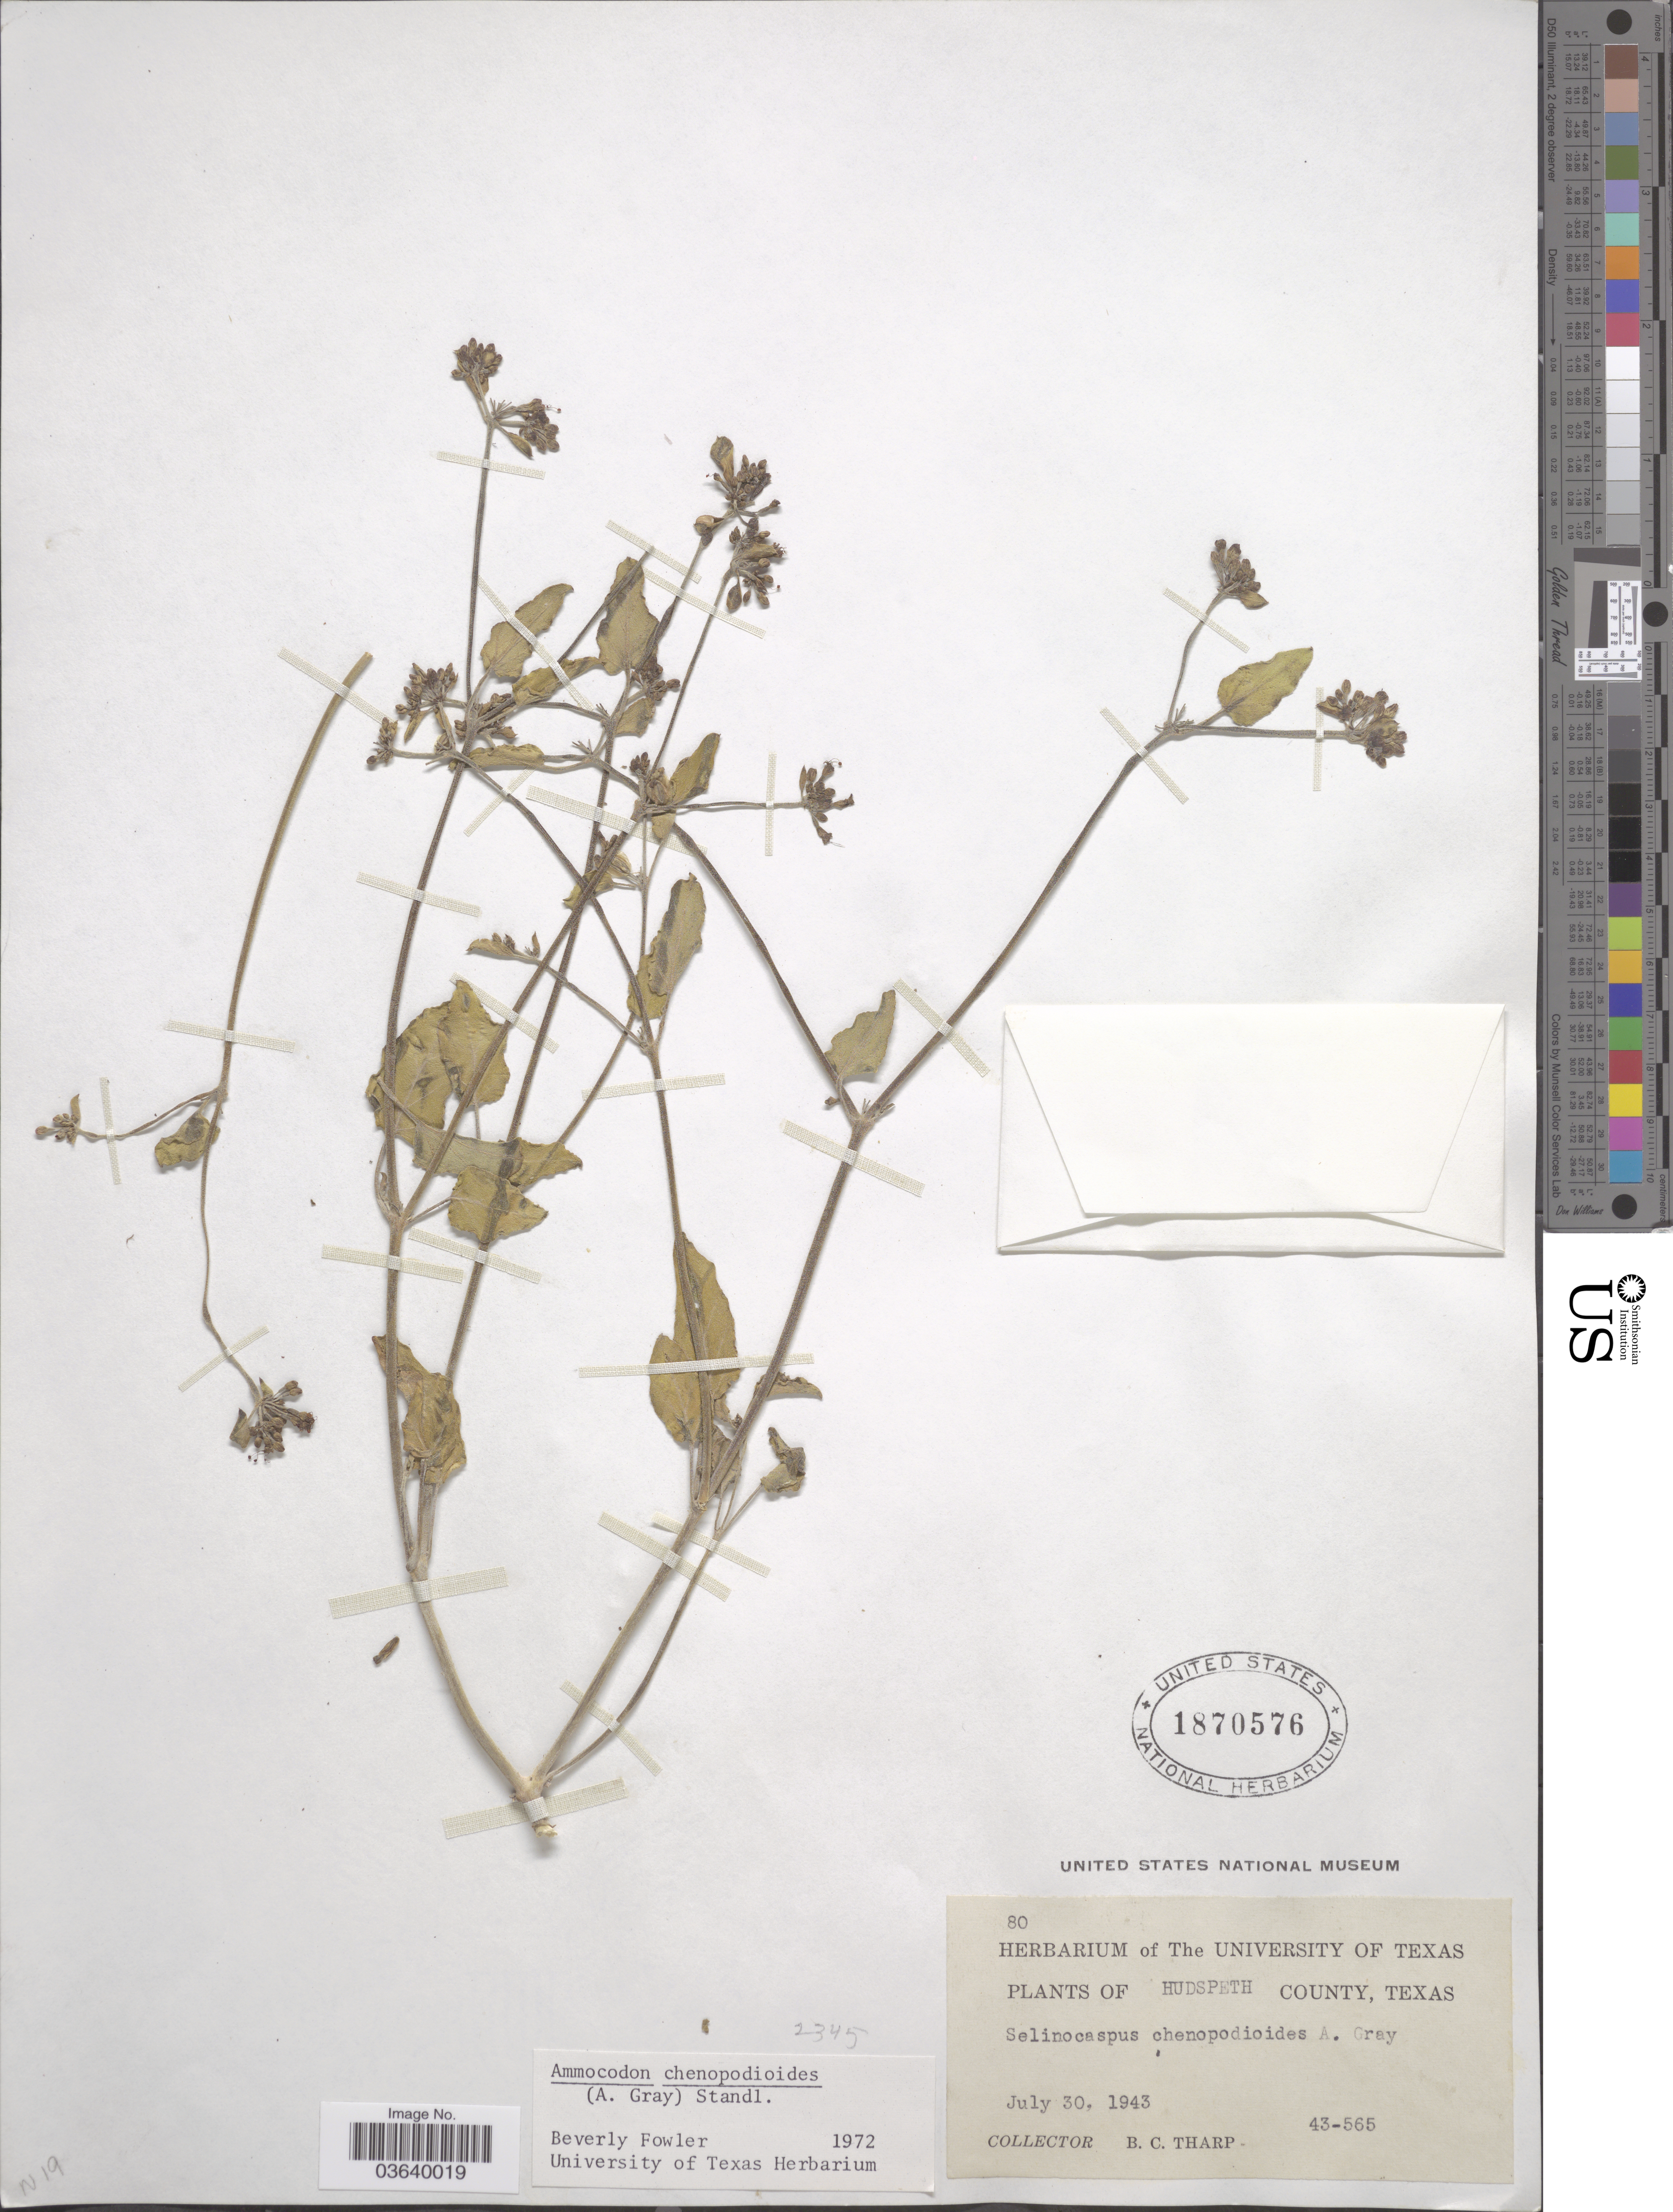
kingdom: Plantae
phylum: Tracheophyta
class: Magnoliopsida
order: Caryophyllales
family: Nyctaginaceae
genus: Acleisanthes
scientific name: Acleisanthes chenopodioides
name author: (A. Gray) R.A. Levin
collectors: B. C. Tharp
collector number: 80/43-565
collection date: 1943-07-30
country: United States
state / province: Texas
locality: Hudspeth County.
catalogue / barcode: US 1870576